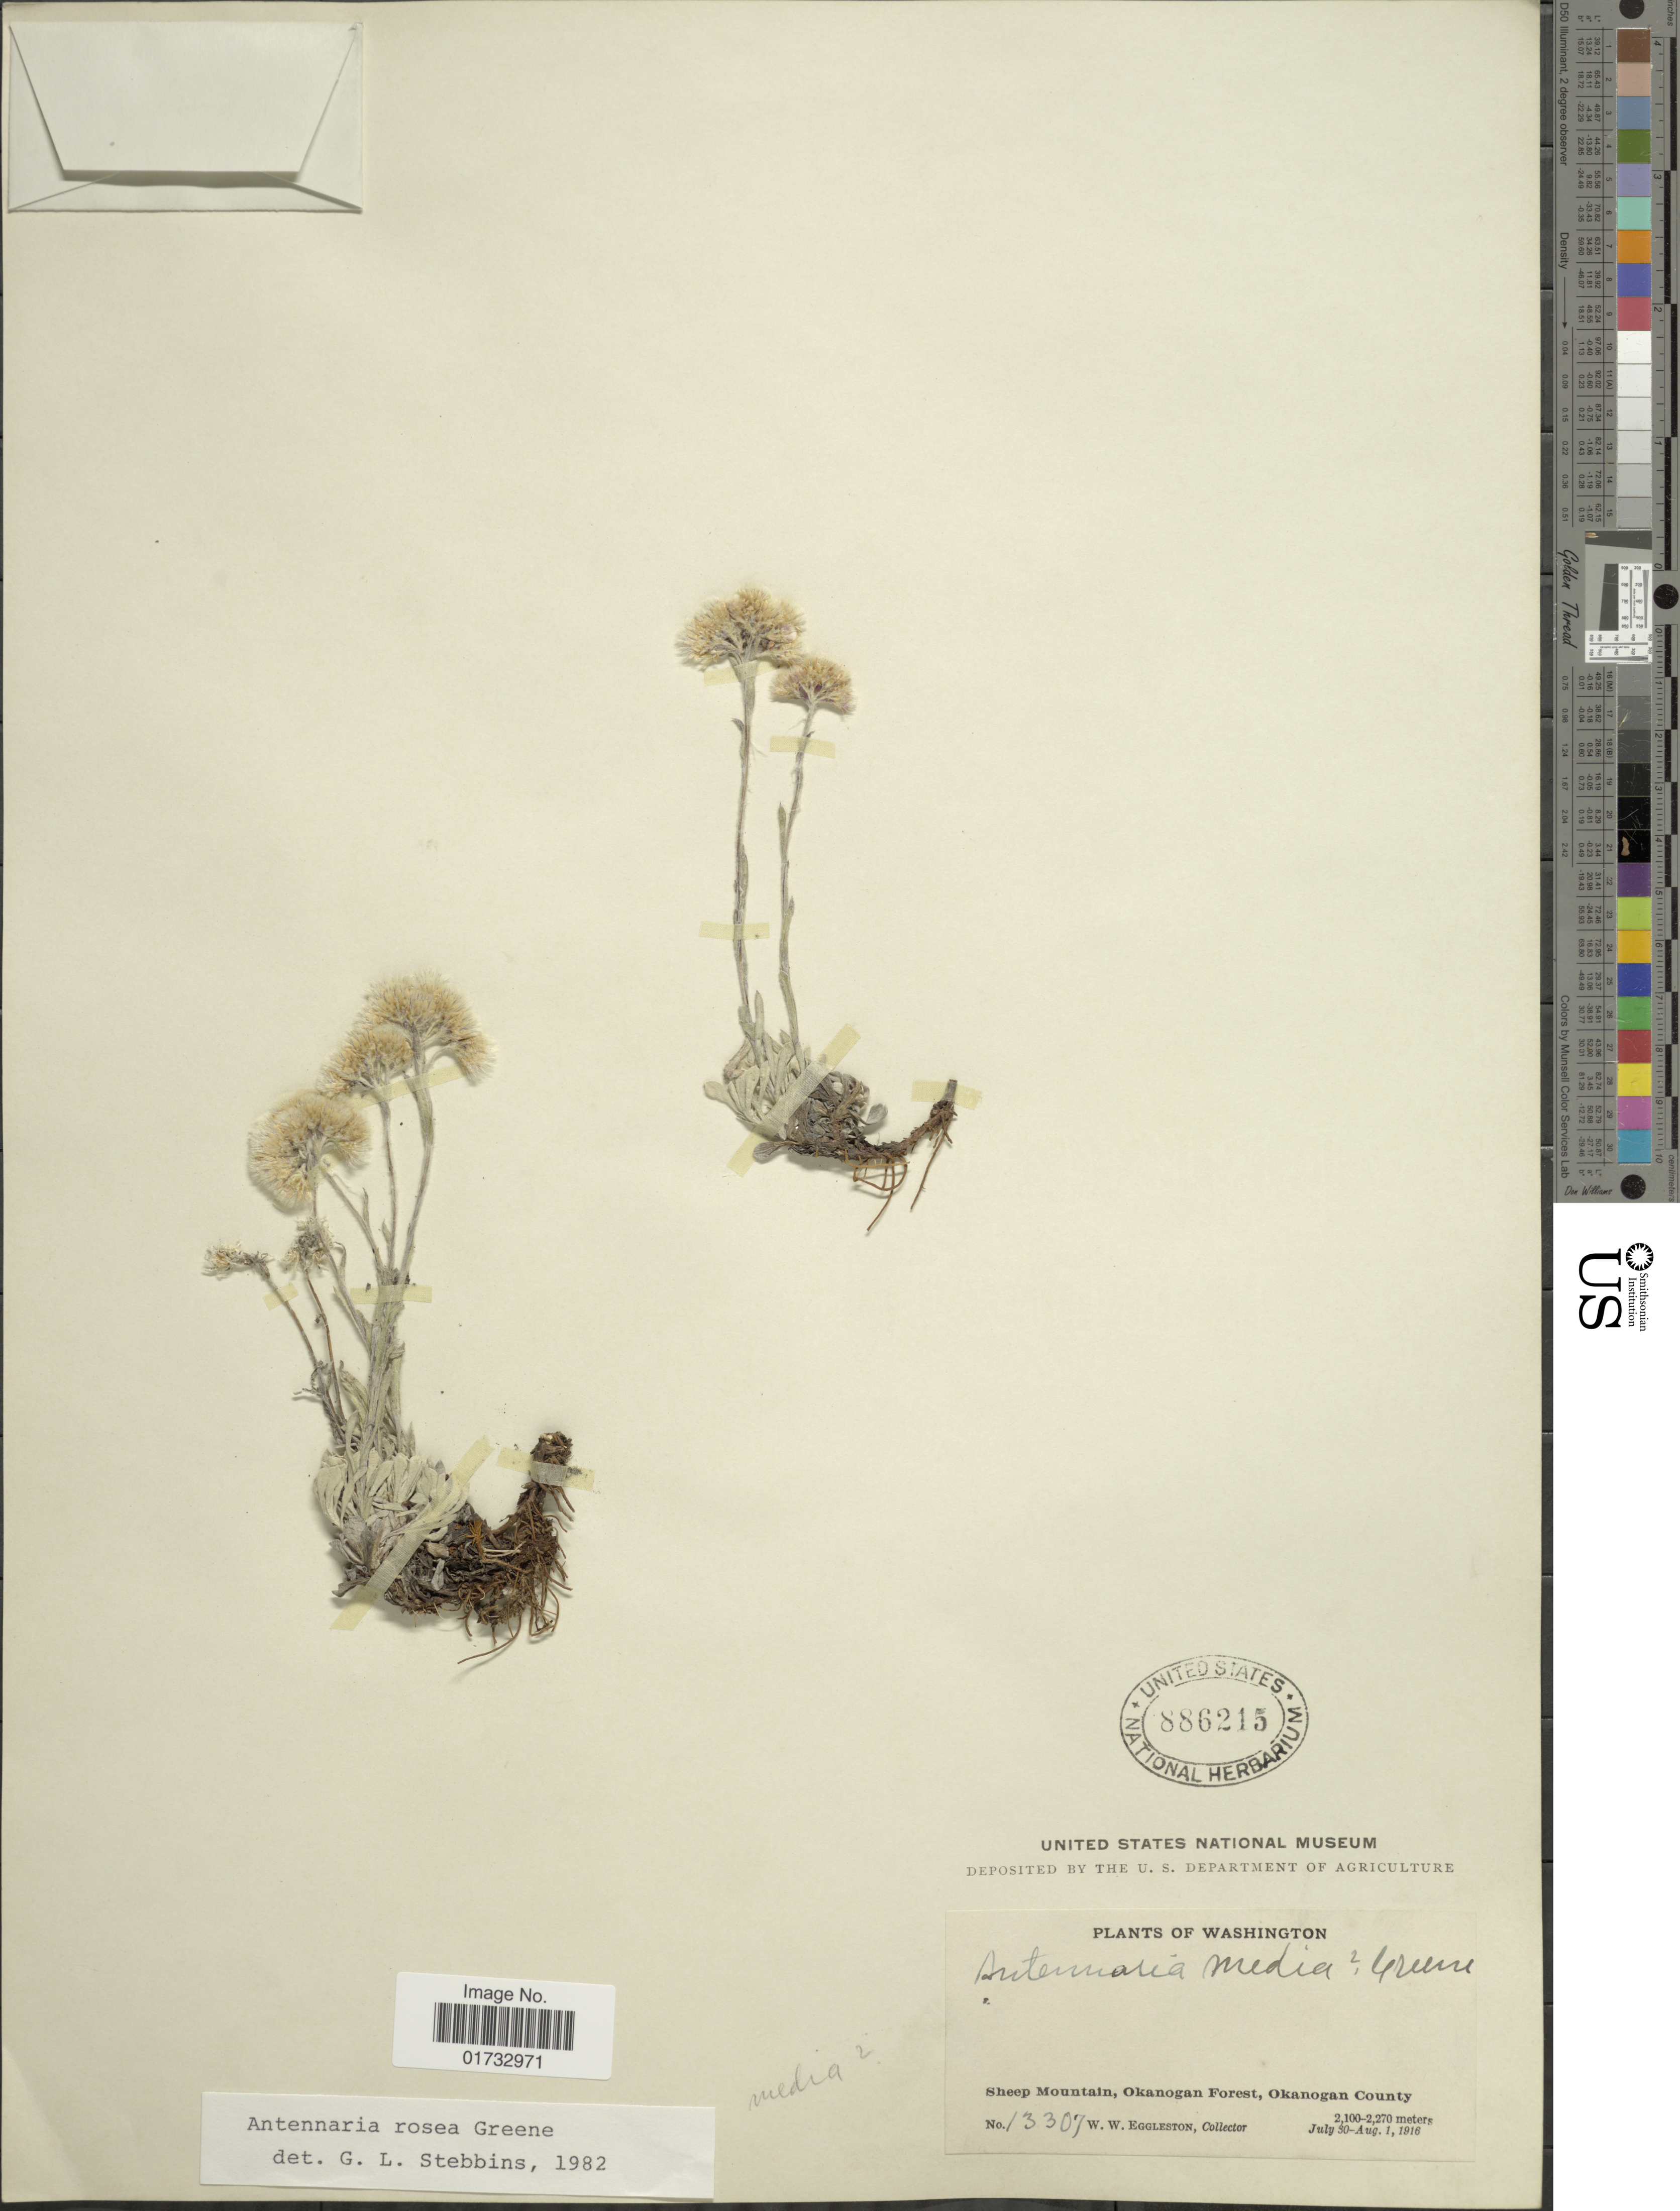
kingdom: Plantae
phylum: Tracheophyta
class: Magnoliopsida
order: Asterales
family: Asteraceae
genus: Antennaria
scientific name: Antennaria rosea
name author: Greene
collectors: W. W. Eggleston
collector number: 13307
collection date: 1916-07-30/1916-08-01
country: United States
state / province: Washington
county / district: Okanogan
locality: Sheep Mountain, Okanogan Forest, Okanogan County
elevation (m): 2100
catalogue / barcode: US 886215